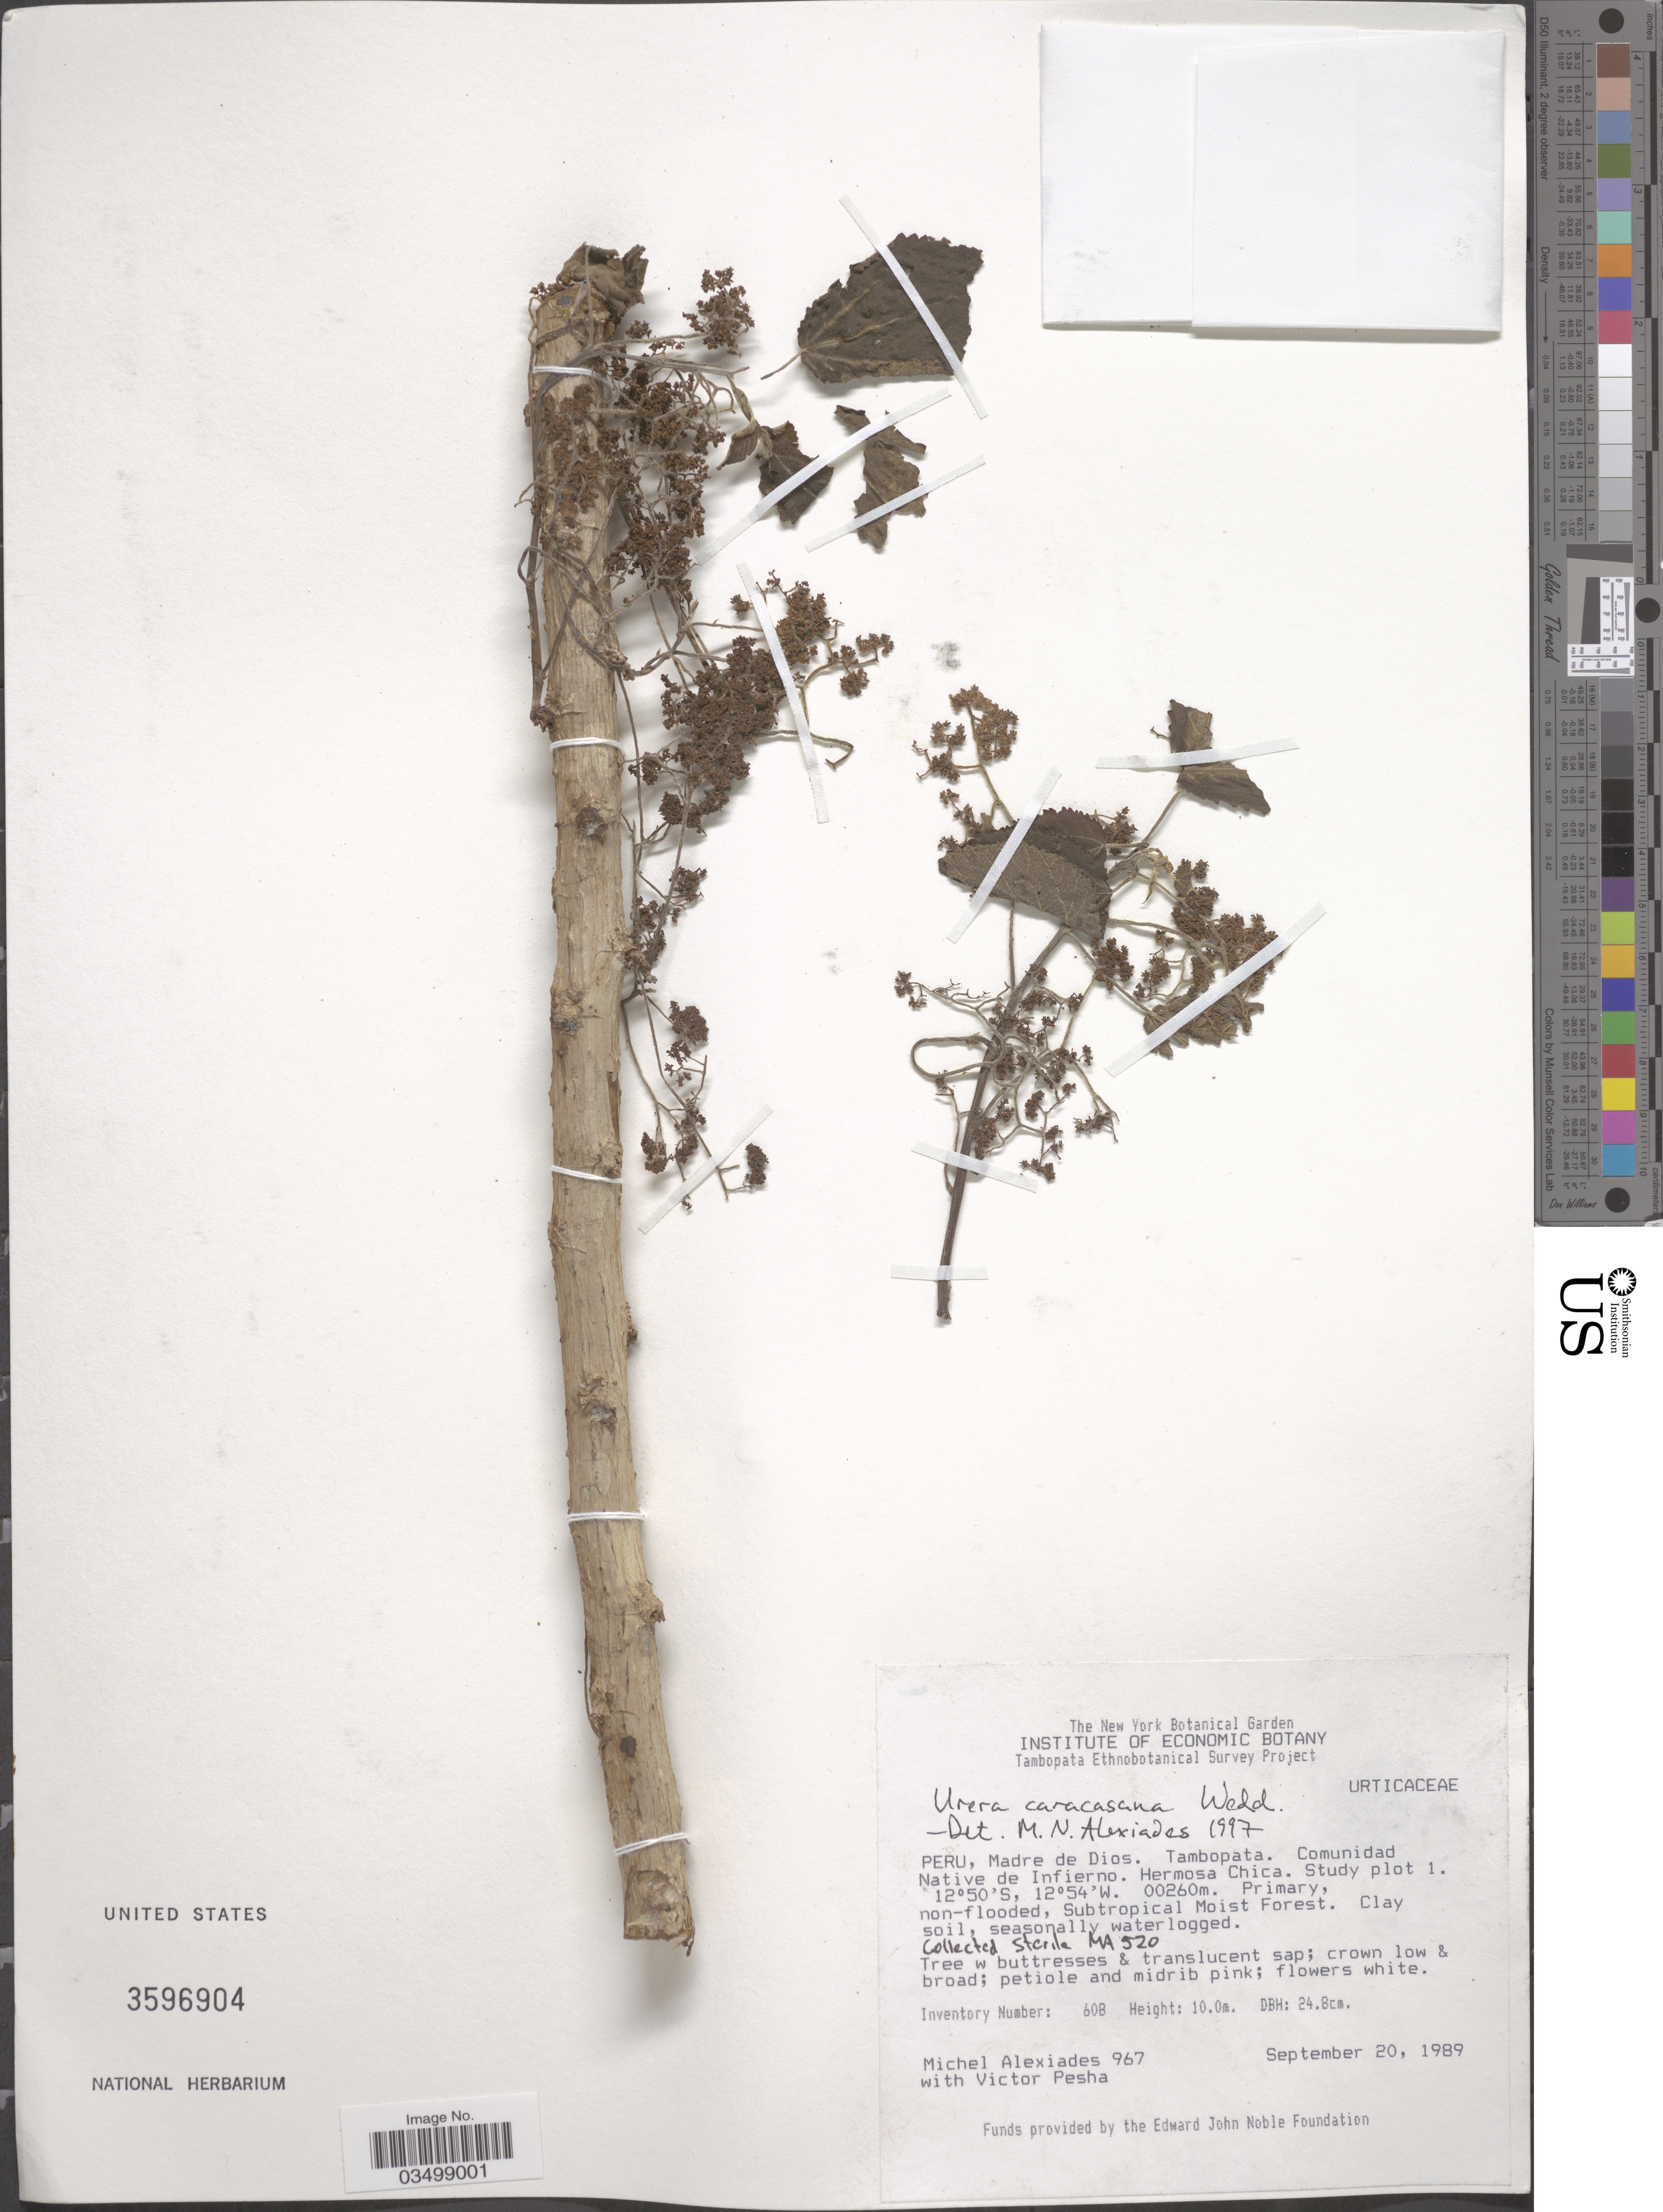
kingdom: Plantae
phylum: Tracheophyta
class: Magnoliopsida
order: Rosales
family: Urticaceae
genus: Urera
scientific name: Urera caracasana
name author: (Jacq.) Gaudich. ex Griseb.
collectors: M. Alexiades & V. Pesha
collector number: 967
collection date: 1989-09-20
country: Peru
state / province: Madre de Dios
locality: Tambopata. Comunidad Native de Infierno. Hermosa Chica. Study plot 1.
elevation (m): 260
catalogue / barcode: US 3596904